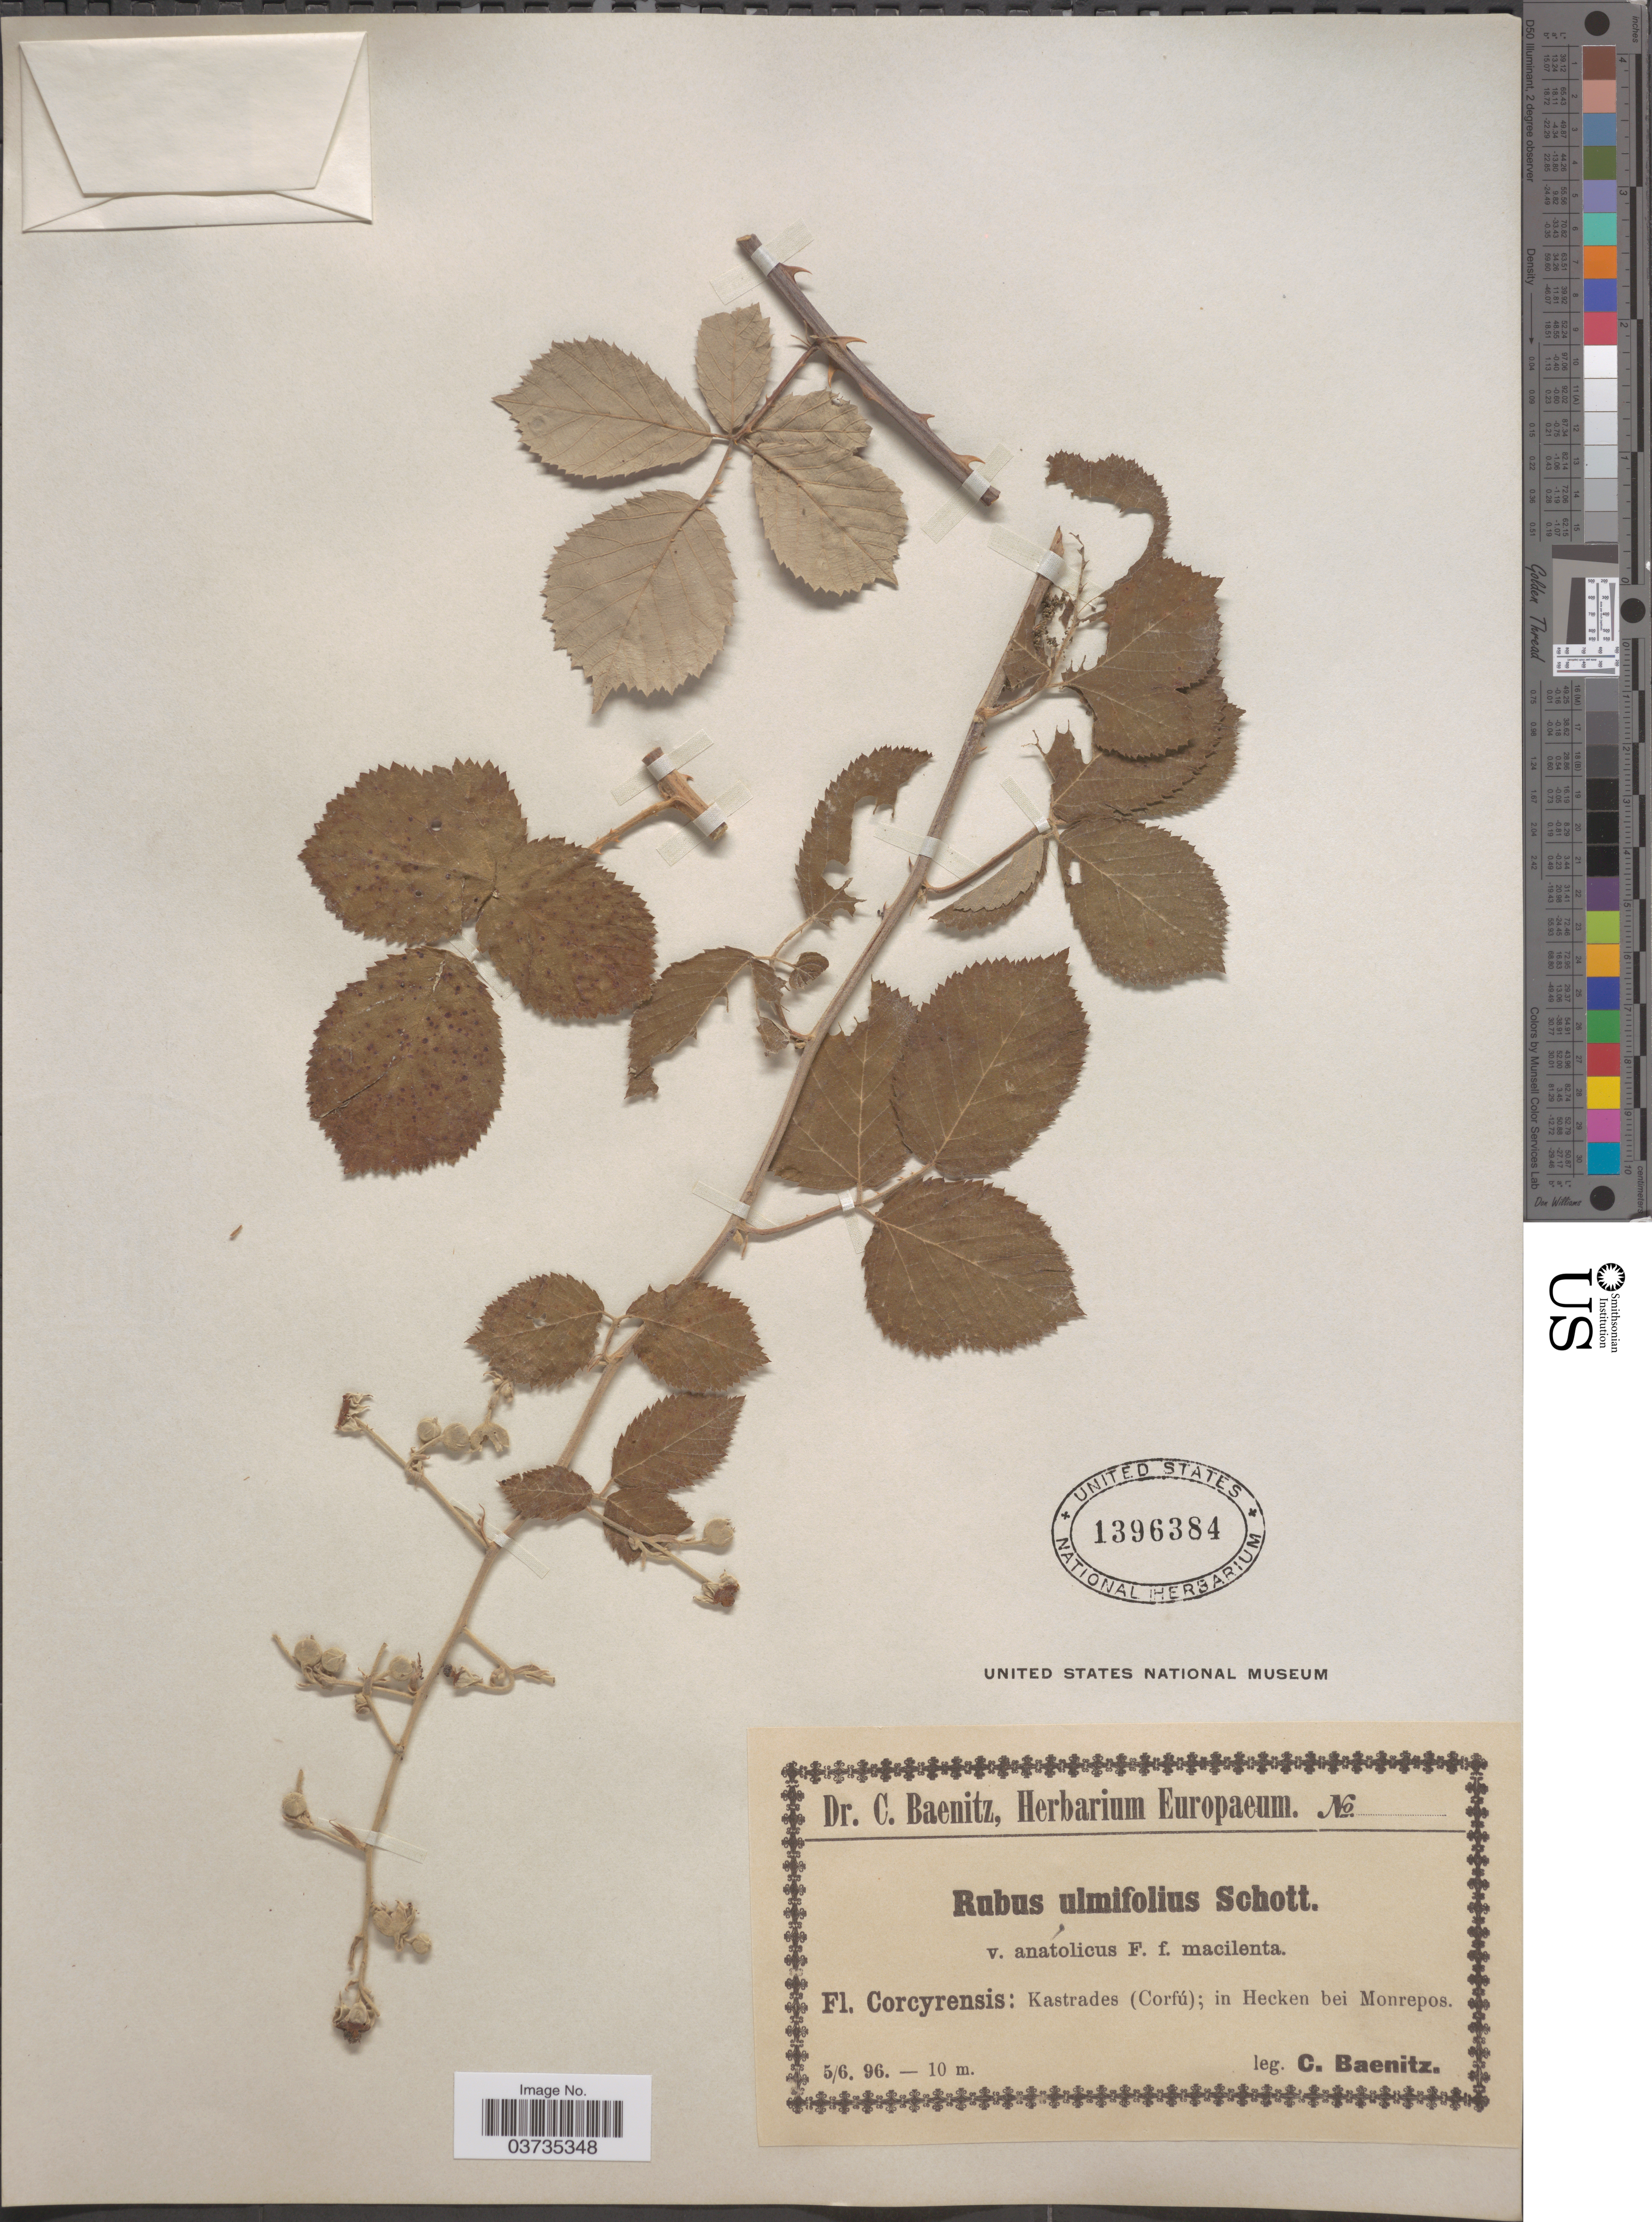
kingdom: Plantae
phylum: Tracheophyta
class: Magnoliopsida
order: Rosales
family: Rosaceae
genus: Rubus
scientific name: Rubus ulmifolius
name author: Schott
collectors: C. G. Baenitz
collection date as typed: Transcribed d/m/y: 5/6/96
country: Greece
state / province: Ionian Islands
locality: Corcyrensis: Kastrades (Corfú); in Hecken bei Monrepos.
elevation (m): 10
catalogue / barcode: US 1396384